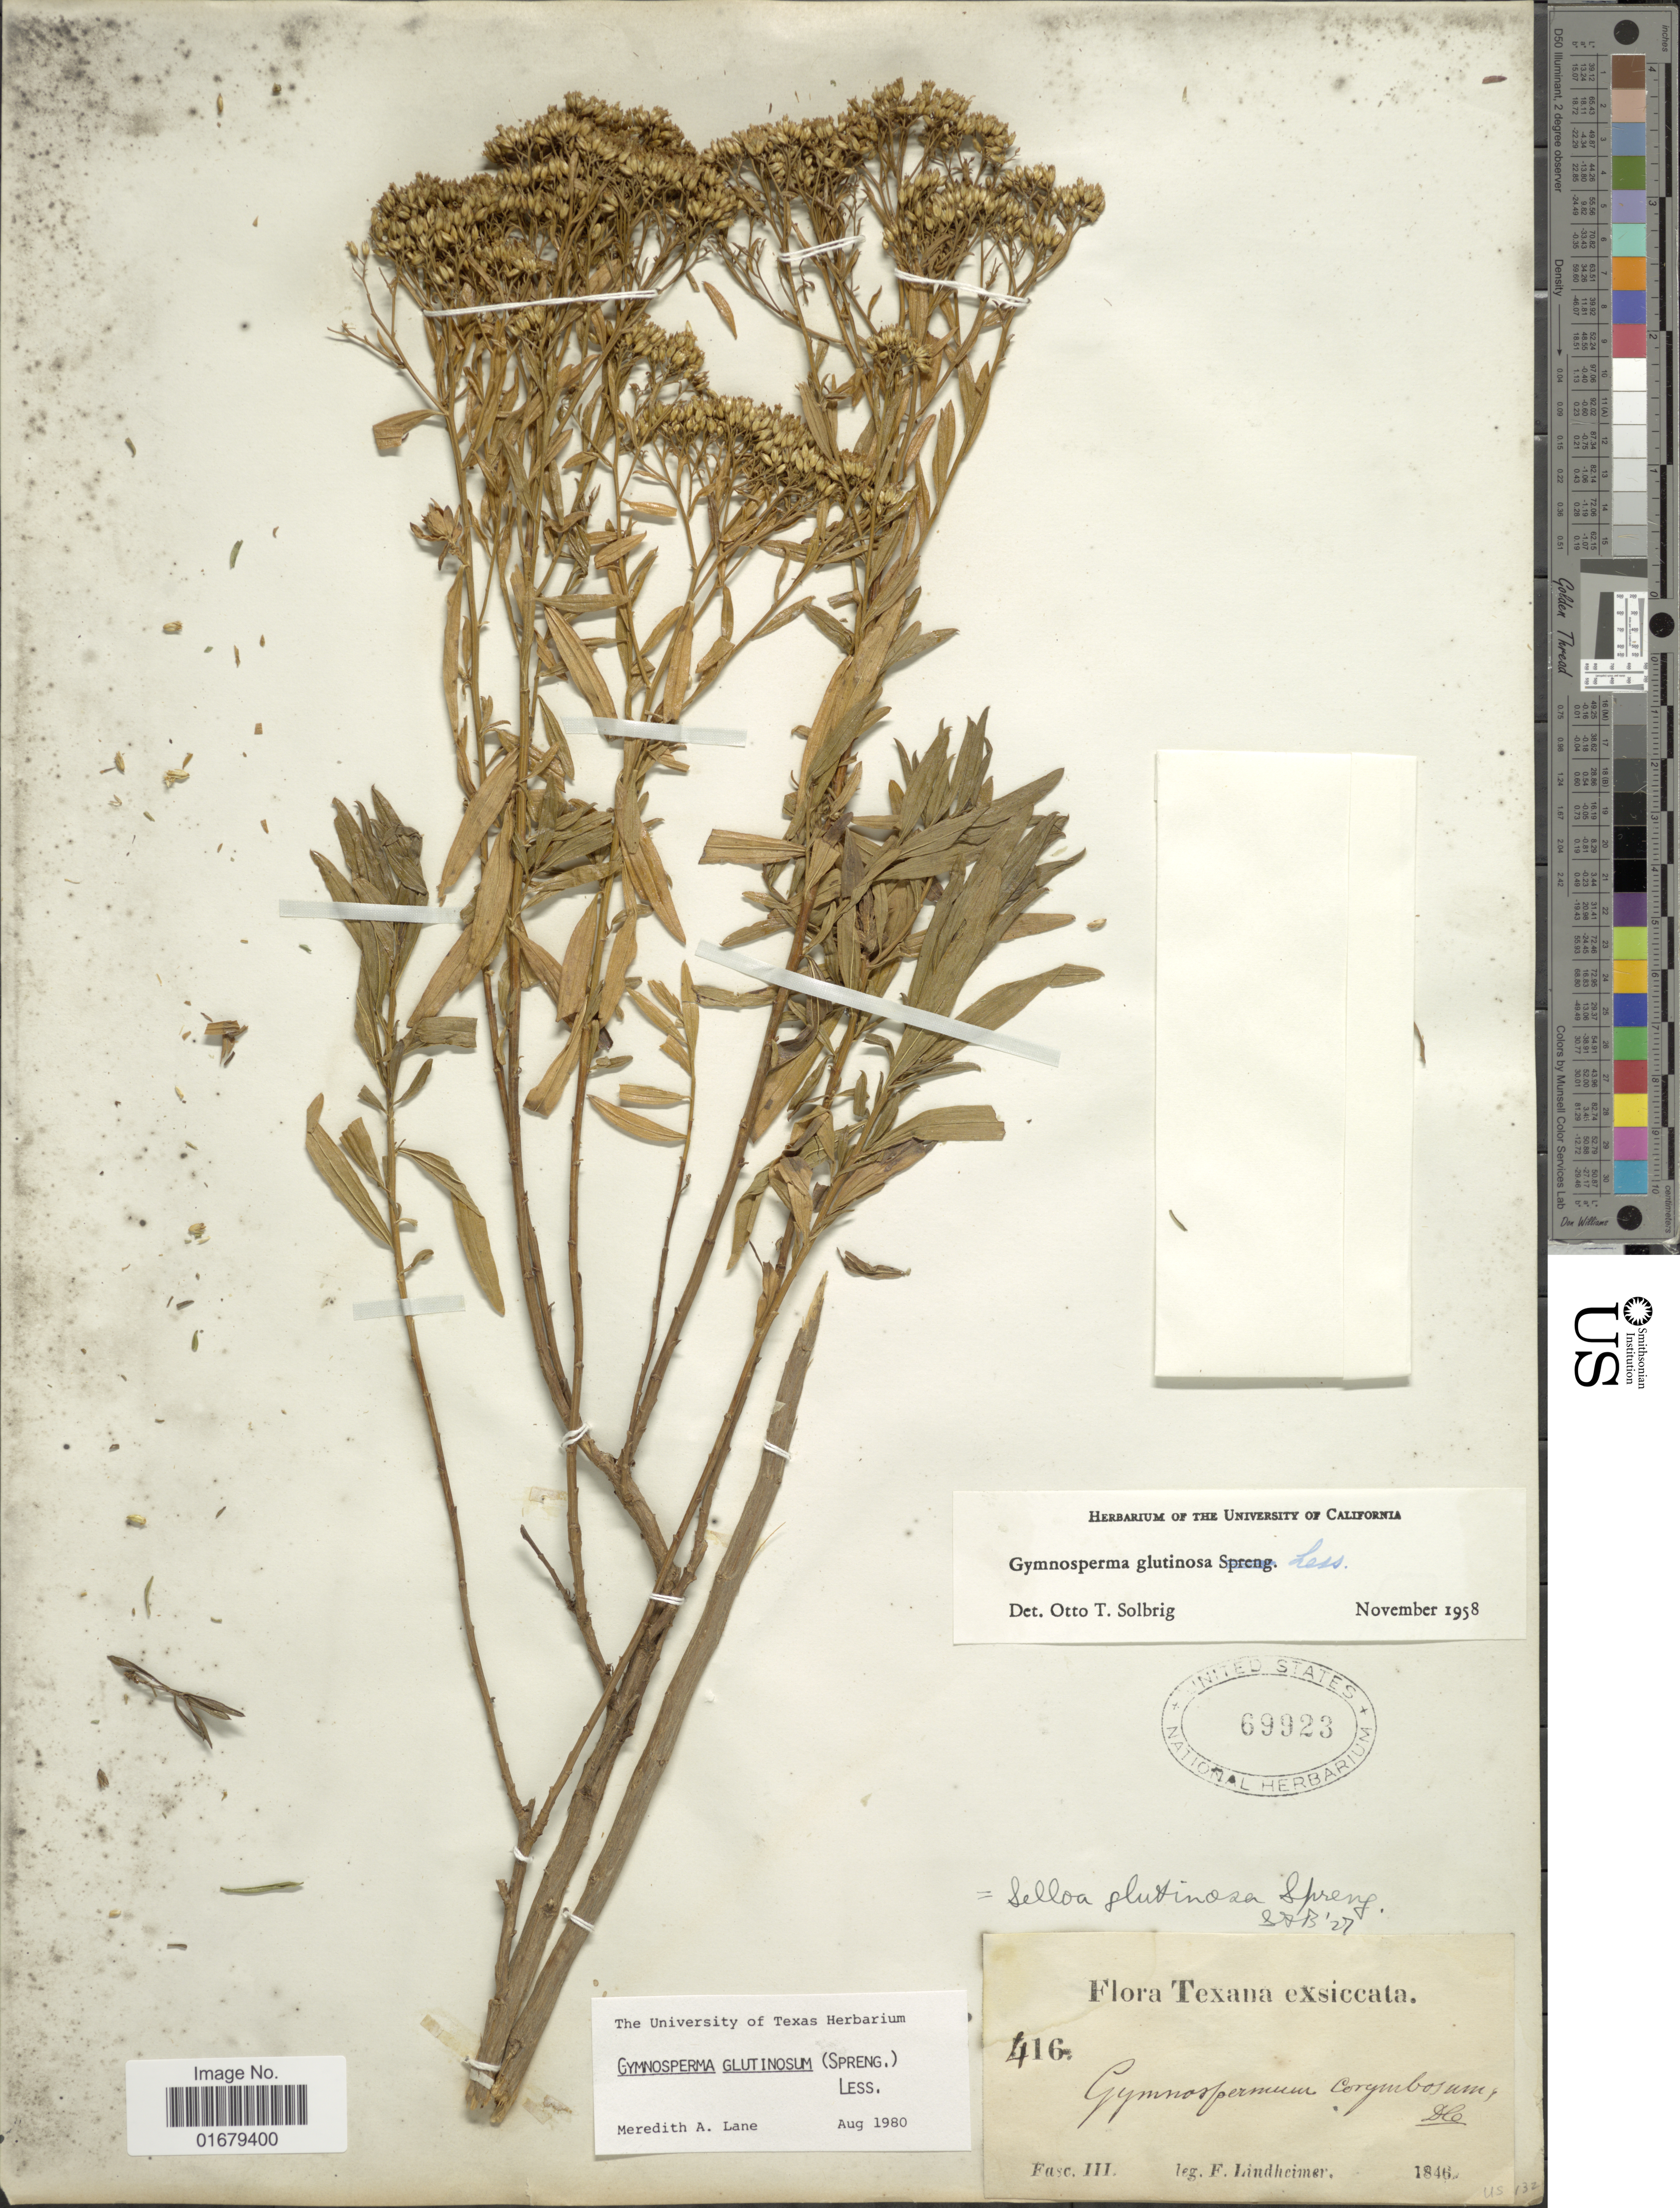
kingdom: Plantae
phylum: Tracheophyta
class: Magnoliopsida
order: Asterales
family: Asteraceae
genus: Gymnosperma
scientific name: Gymnosperma glutinosum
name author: (Spreng.) Less.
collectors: F. Lindheimer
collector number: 416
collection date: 1846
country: United States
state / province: Texas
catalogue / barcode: US 69923